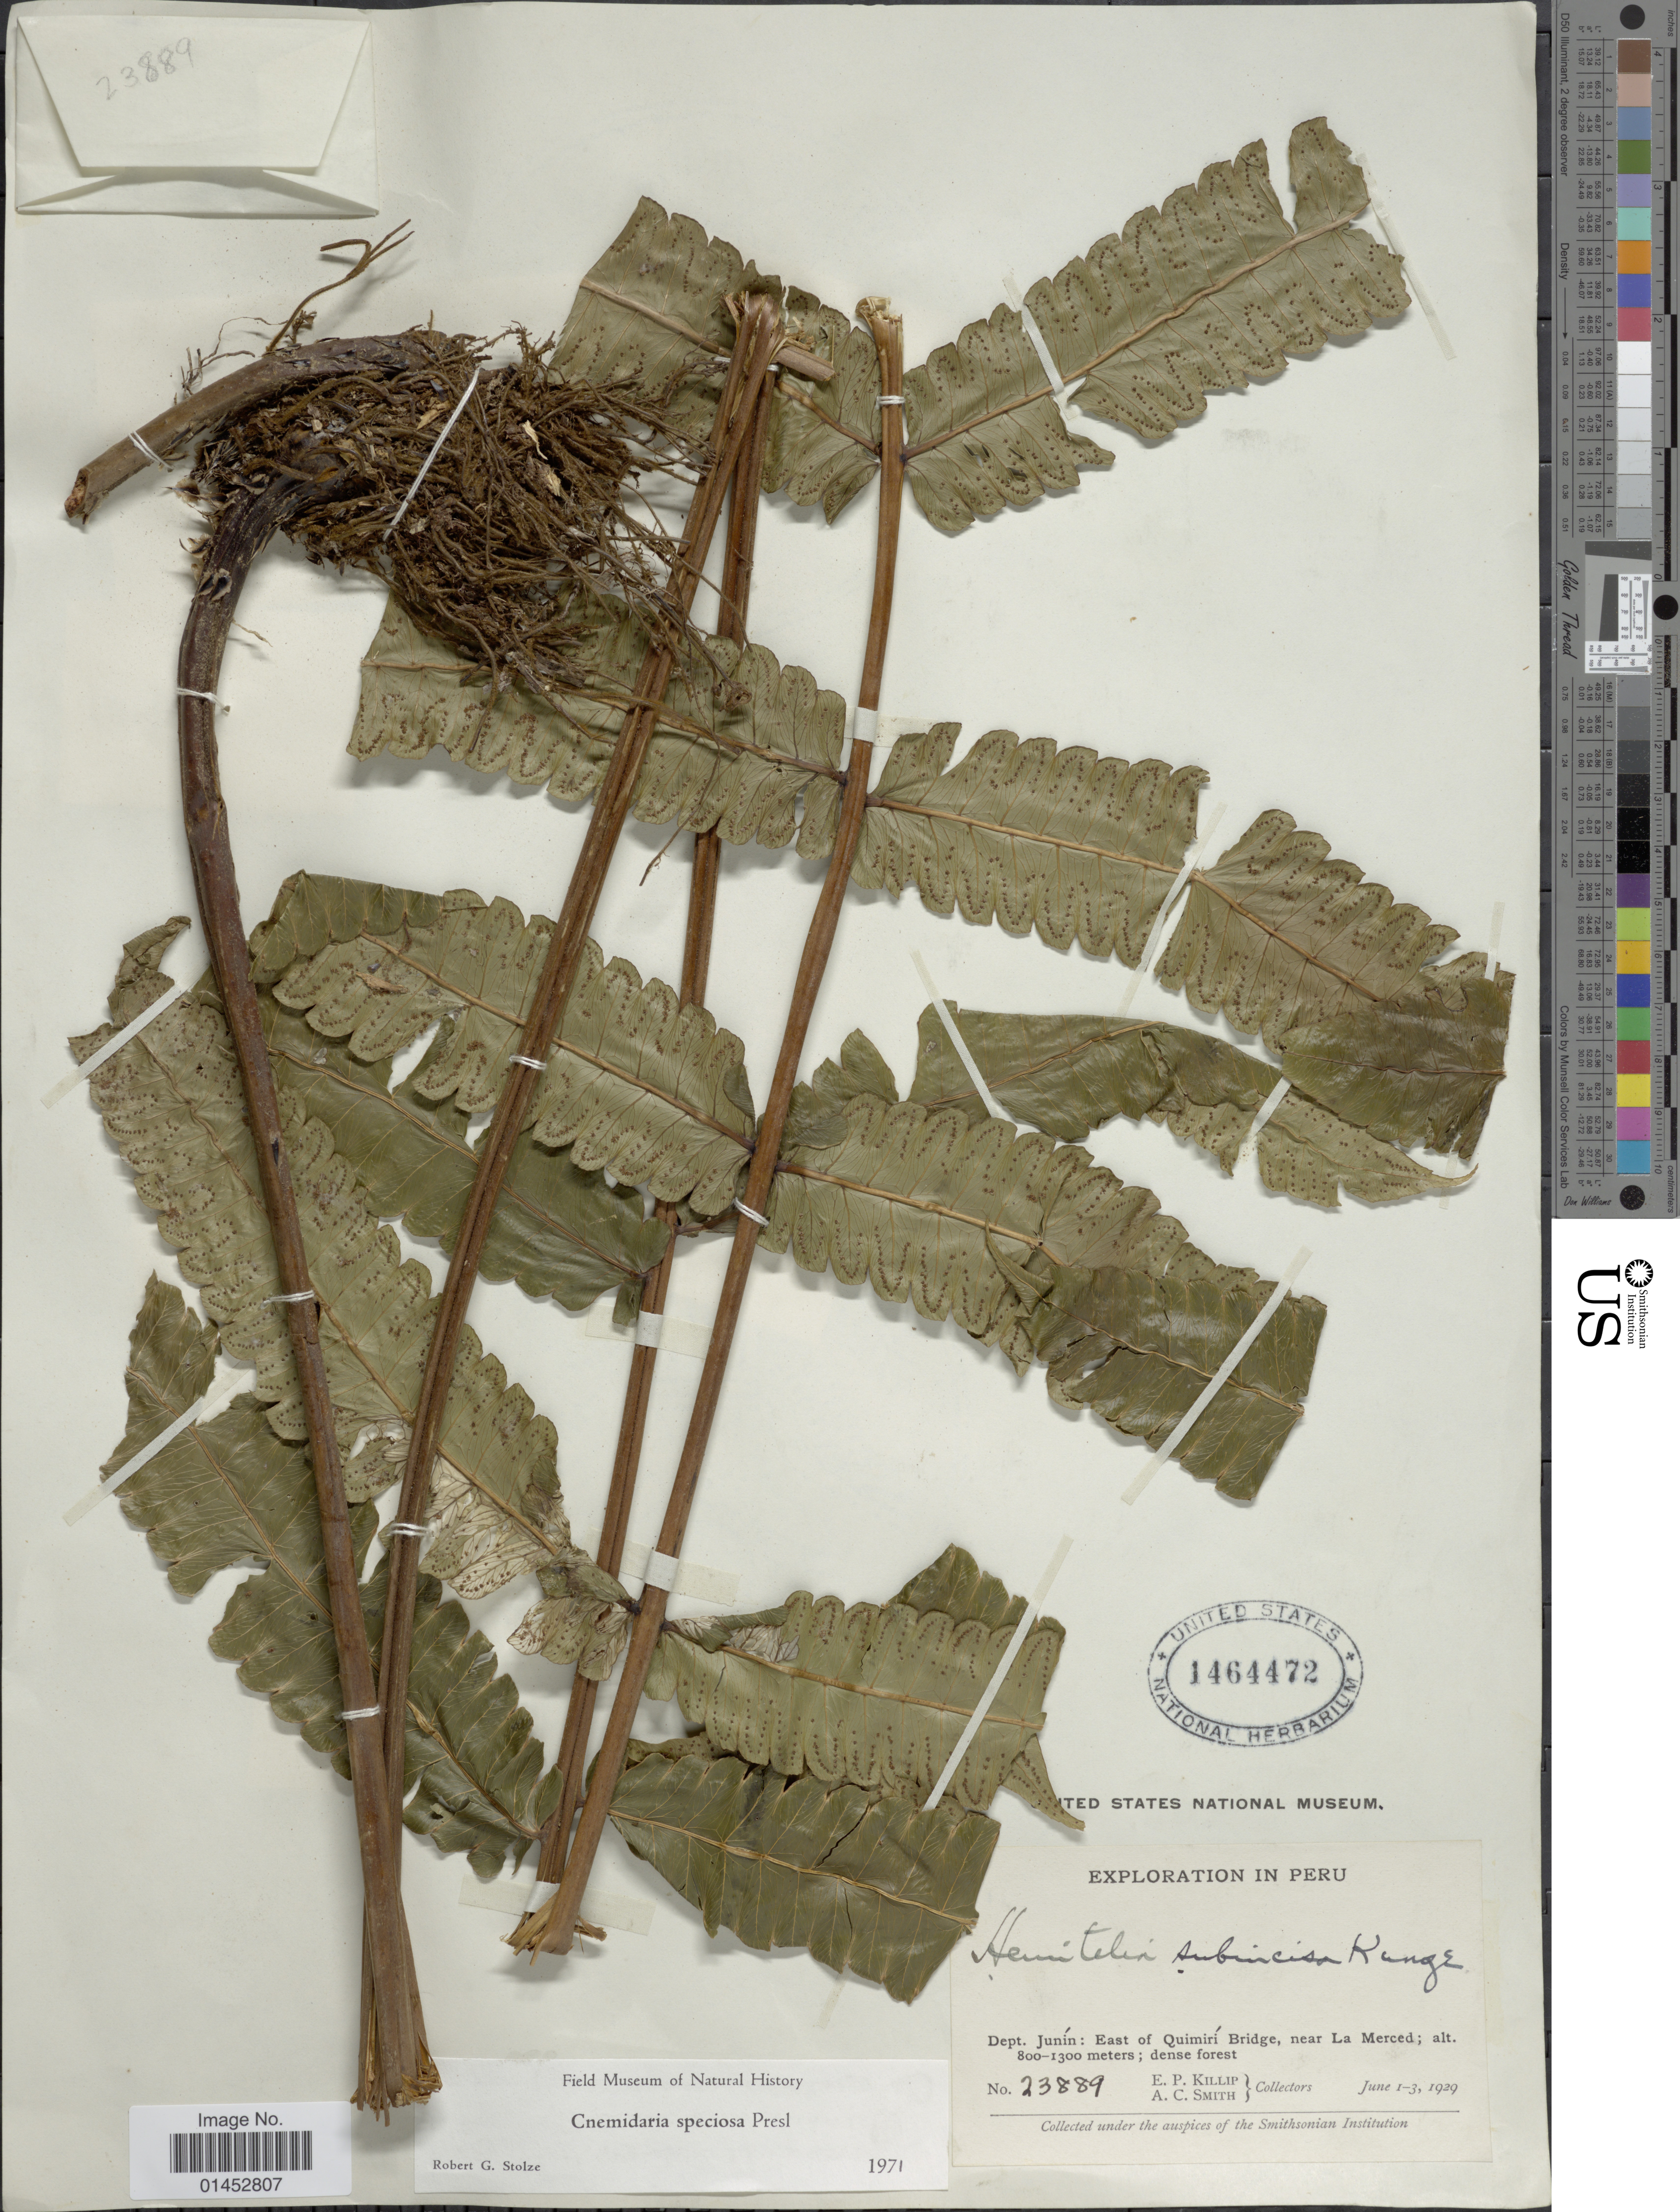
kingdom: Plantae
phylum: Tracheophyta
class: Polypodiopsida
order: Cyatheales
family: Cyatheaceae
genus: Cyathea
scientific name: Cyathea speciosa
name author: Humb. & Bonpl. ex Willd.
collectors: E. P. Killip & A. C. Smith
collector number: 23889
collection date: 1929-06-01/1929-06-03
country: Peru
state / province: Junín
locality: Dept. Junín: East of Quimirí Bridge, near La Merced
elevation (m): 800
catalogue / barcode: US 1464472